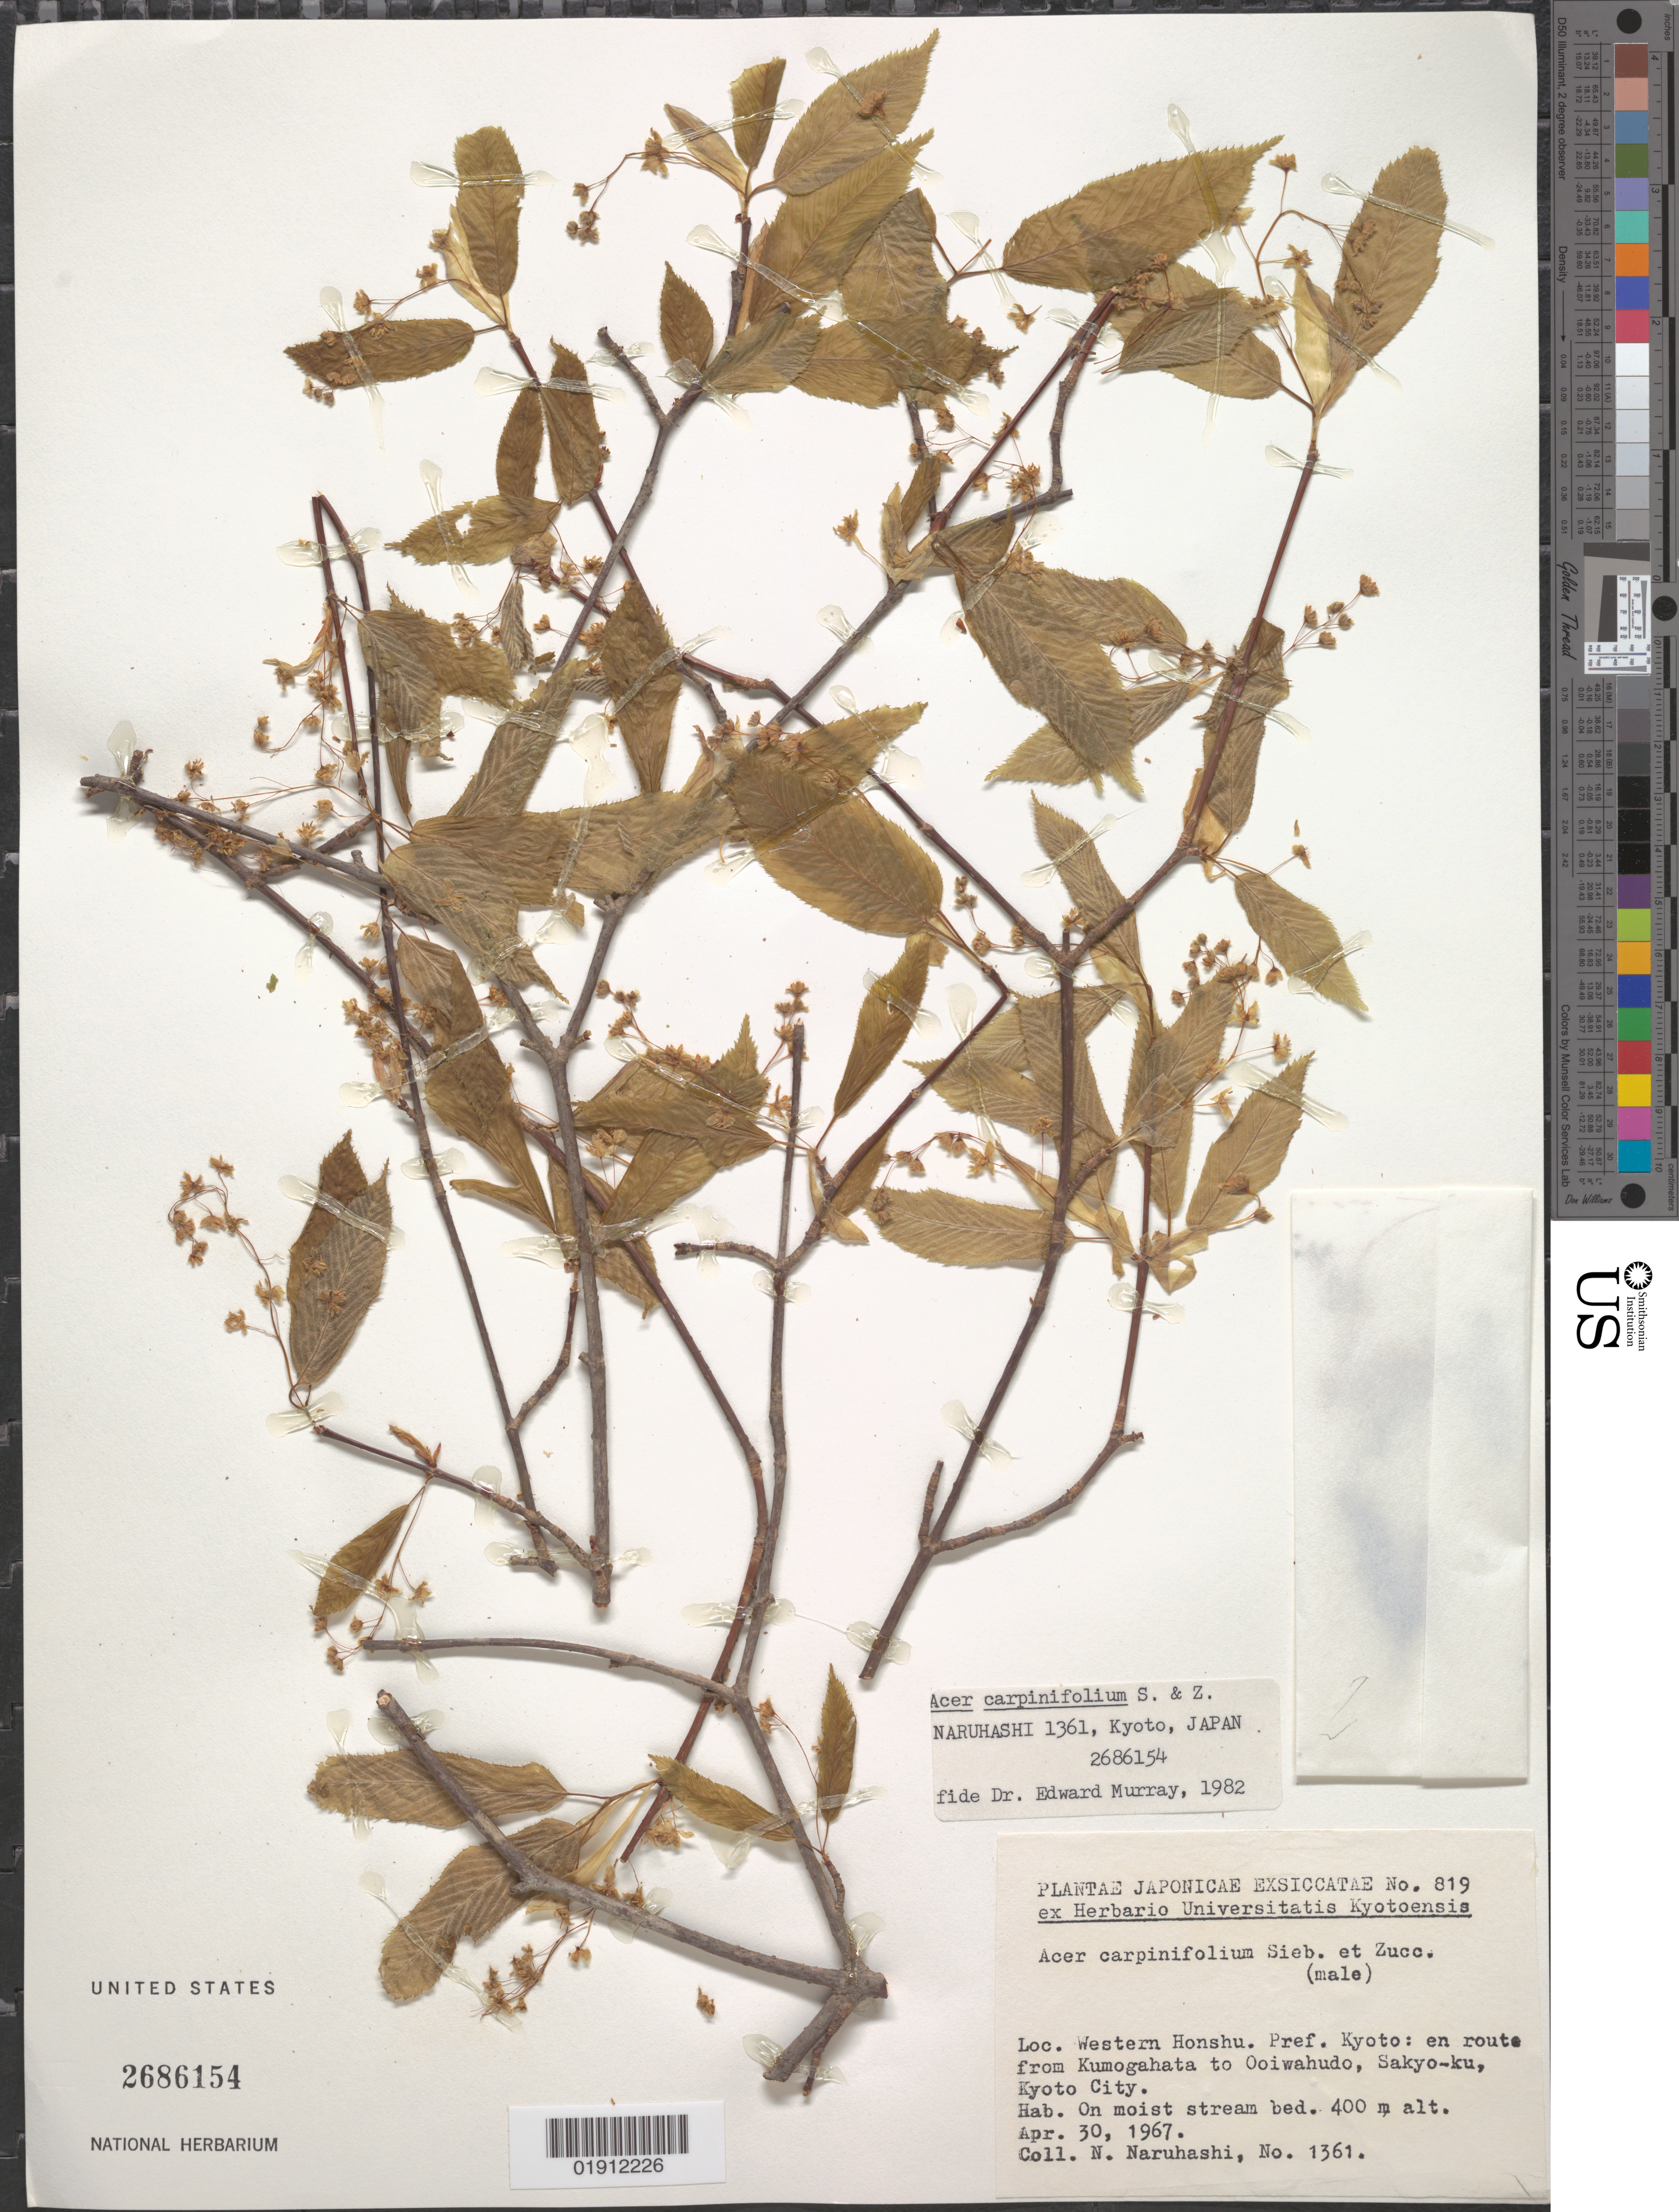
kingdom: Plantae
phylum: Tracheophyta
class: Magnoliopsida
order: Sapindales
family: Sapindaceae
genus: Acer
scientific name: Acer carpinifolium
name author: Siebold & Zucc.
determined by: Murray, Edward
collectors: N. Naruhashi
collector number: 1361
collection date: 1967-04-30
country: Japan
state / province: Kyoto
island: Honshu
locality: Kumogahata to Ooiwahudo, Sakyo-ku, Kyoto City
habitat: On moist stream bed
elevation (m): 400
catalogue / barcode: US 2686154